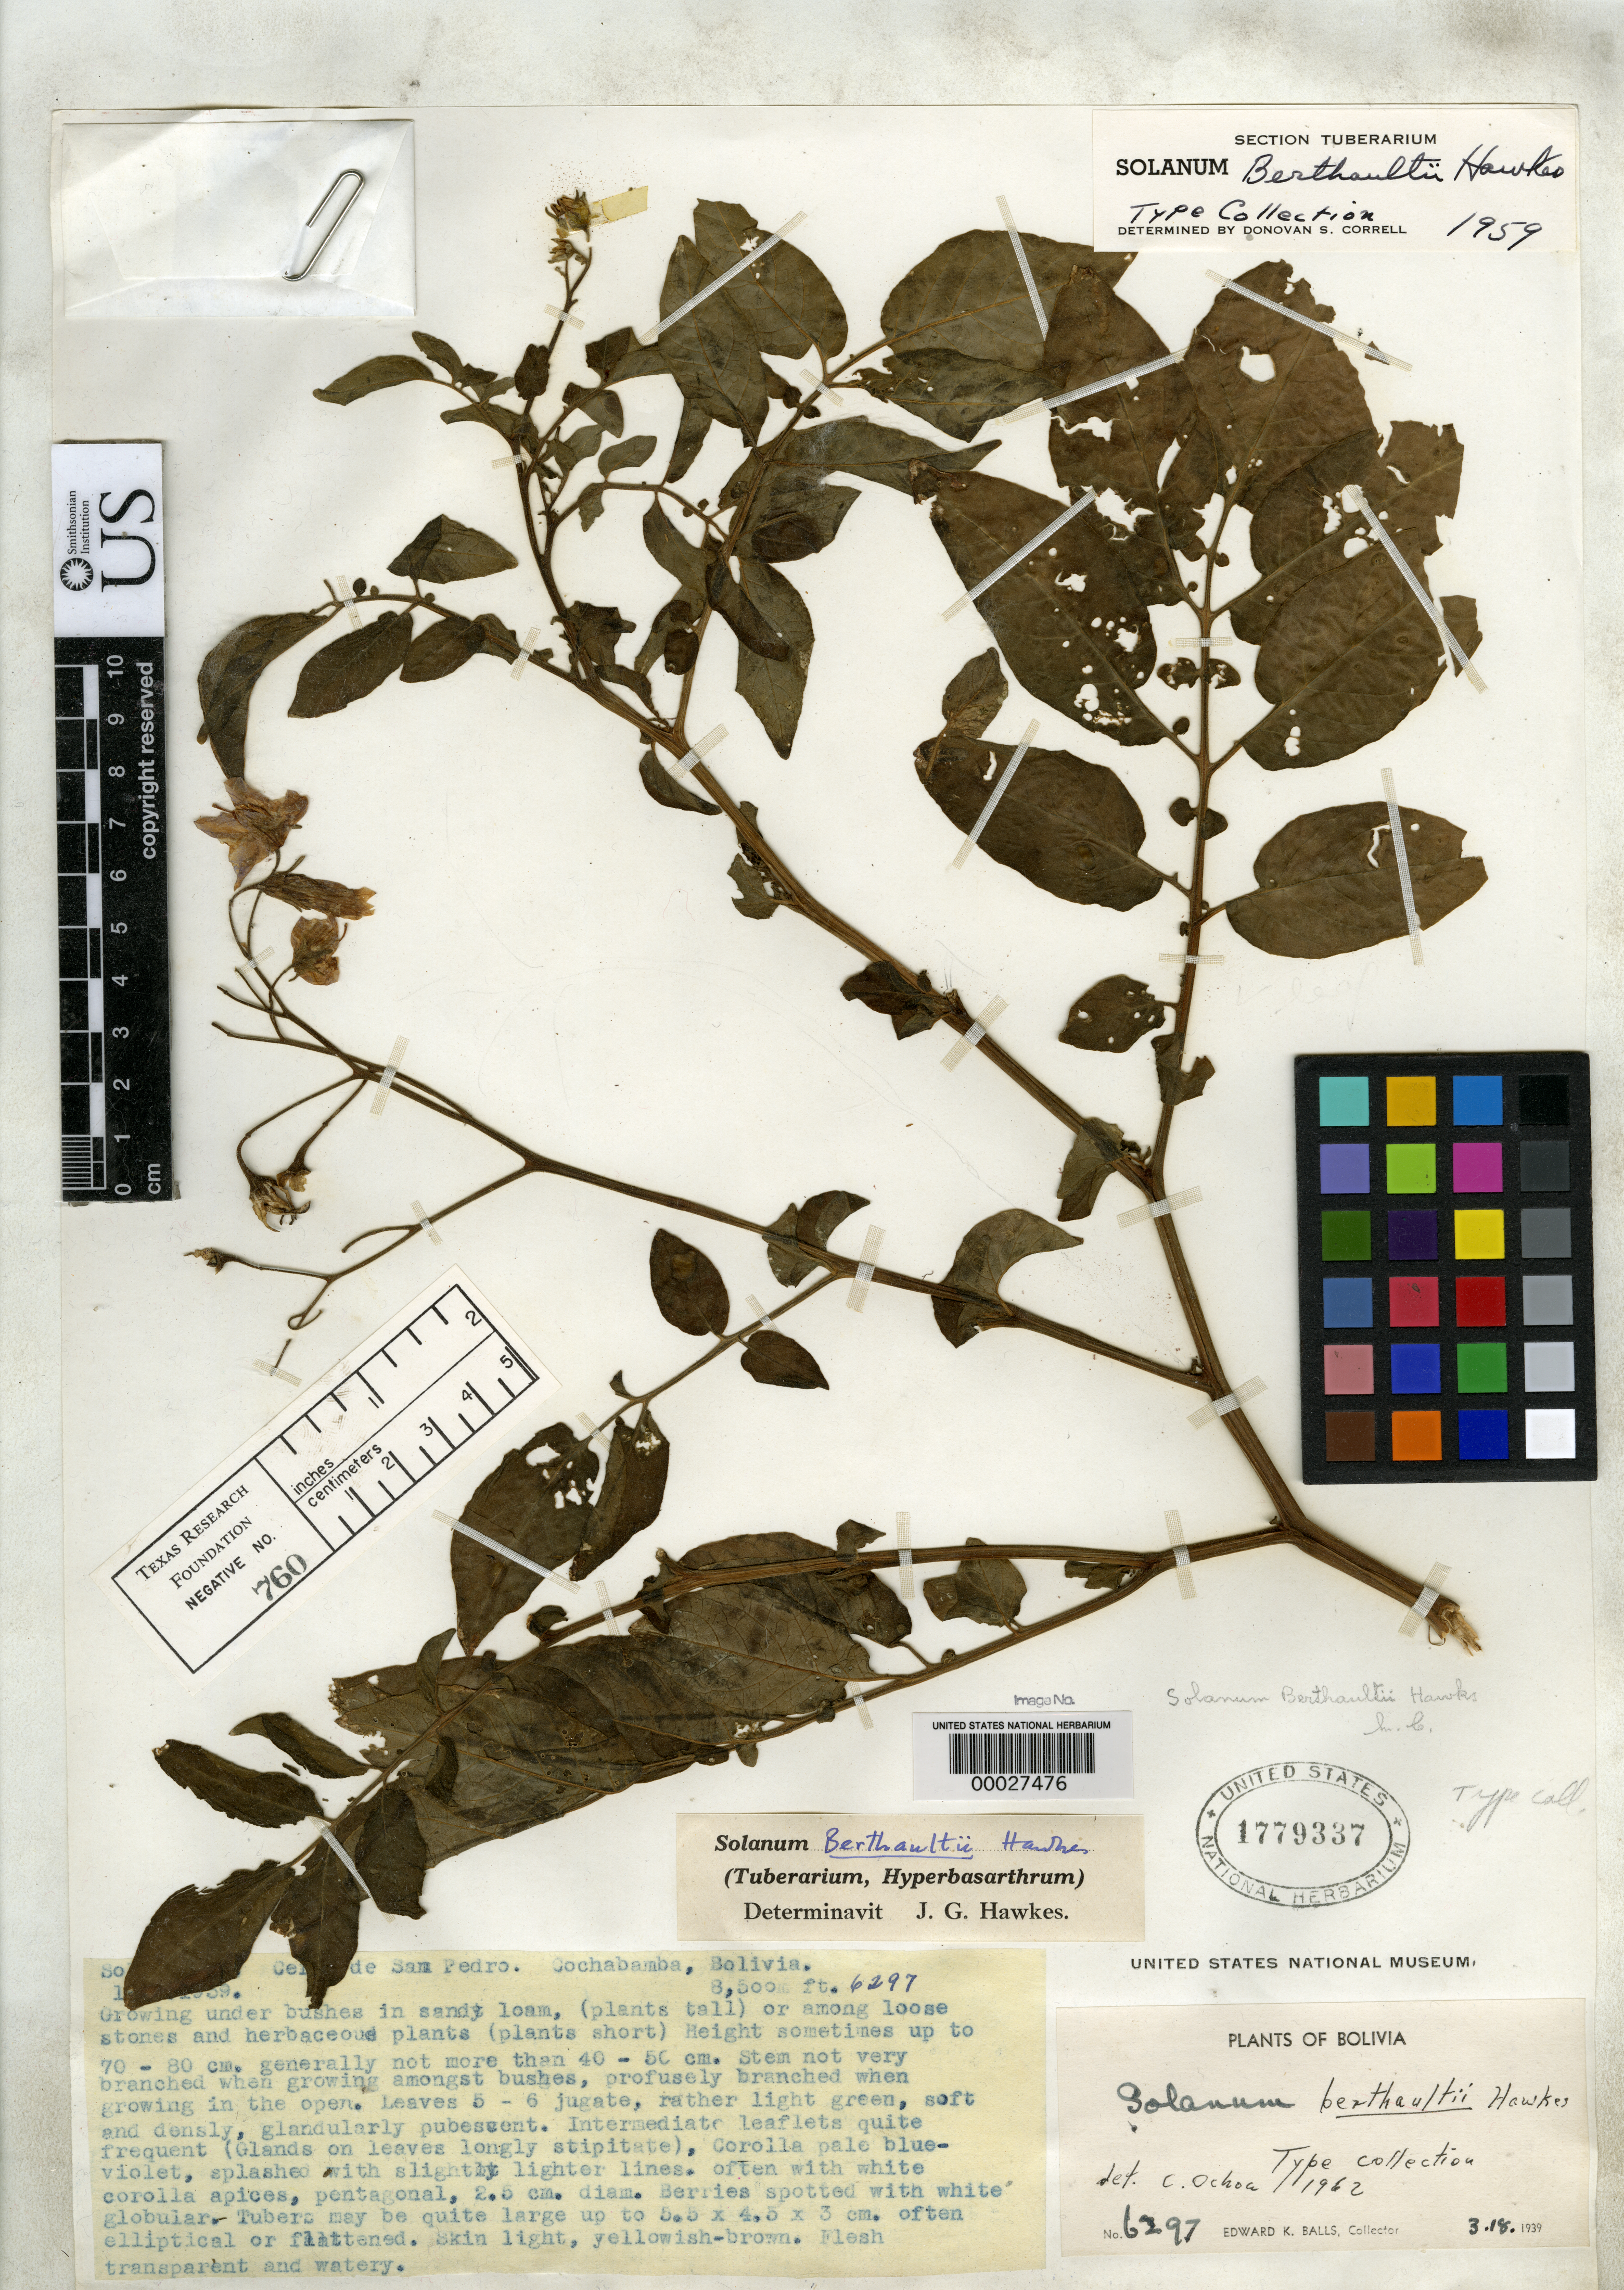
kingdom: Plantae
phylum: Tracheophyta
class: Magnoliopsida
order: Solanales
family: Solanaceae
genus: Solanum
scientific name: Solanum berthaultii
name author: Hawkes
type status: Isotype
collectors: E. K. Balls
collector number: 6297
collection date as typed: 18 Mar 1939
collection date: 1939-03-18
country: Bolivia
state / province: Cochabamba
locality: Cerro San Pedro.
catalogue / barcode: US 1779337